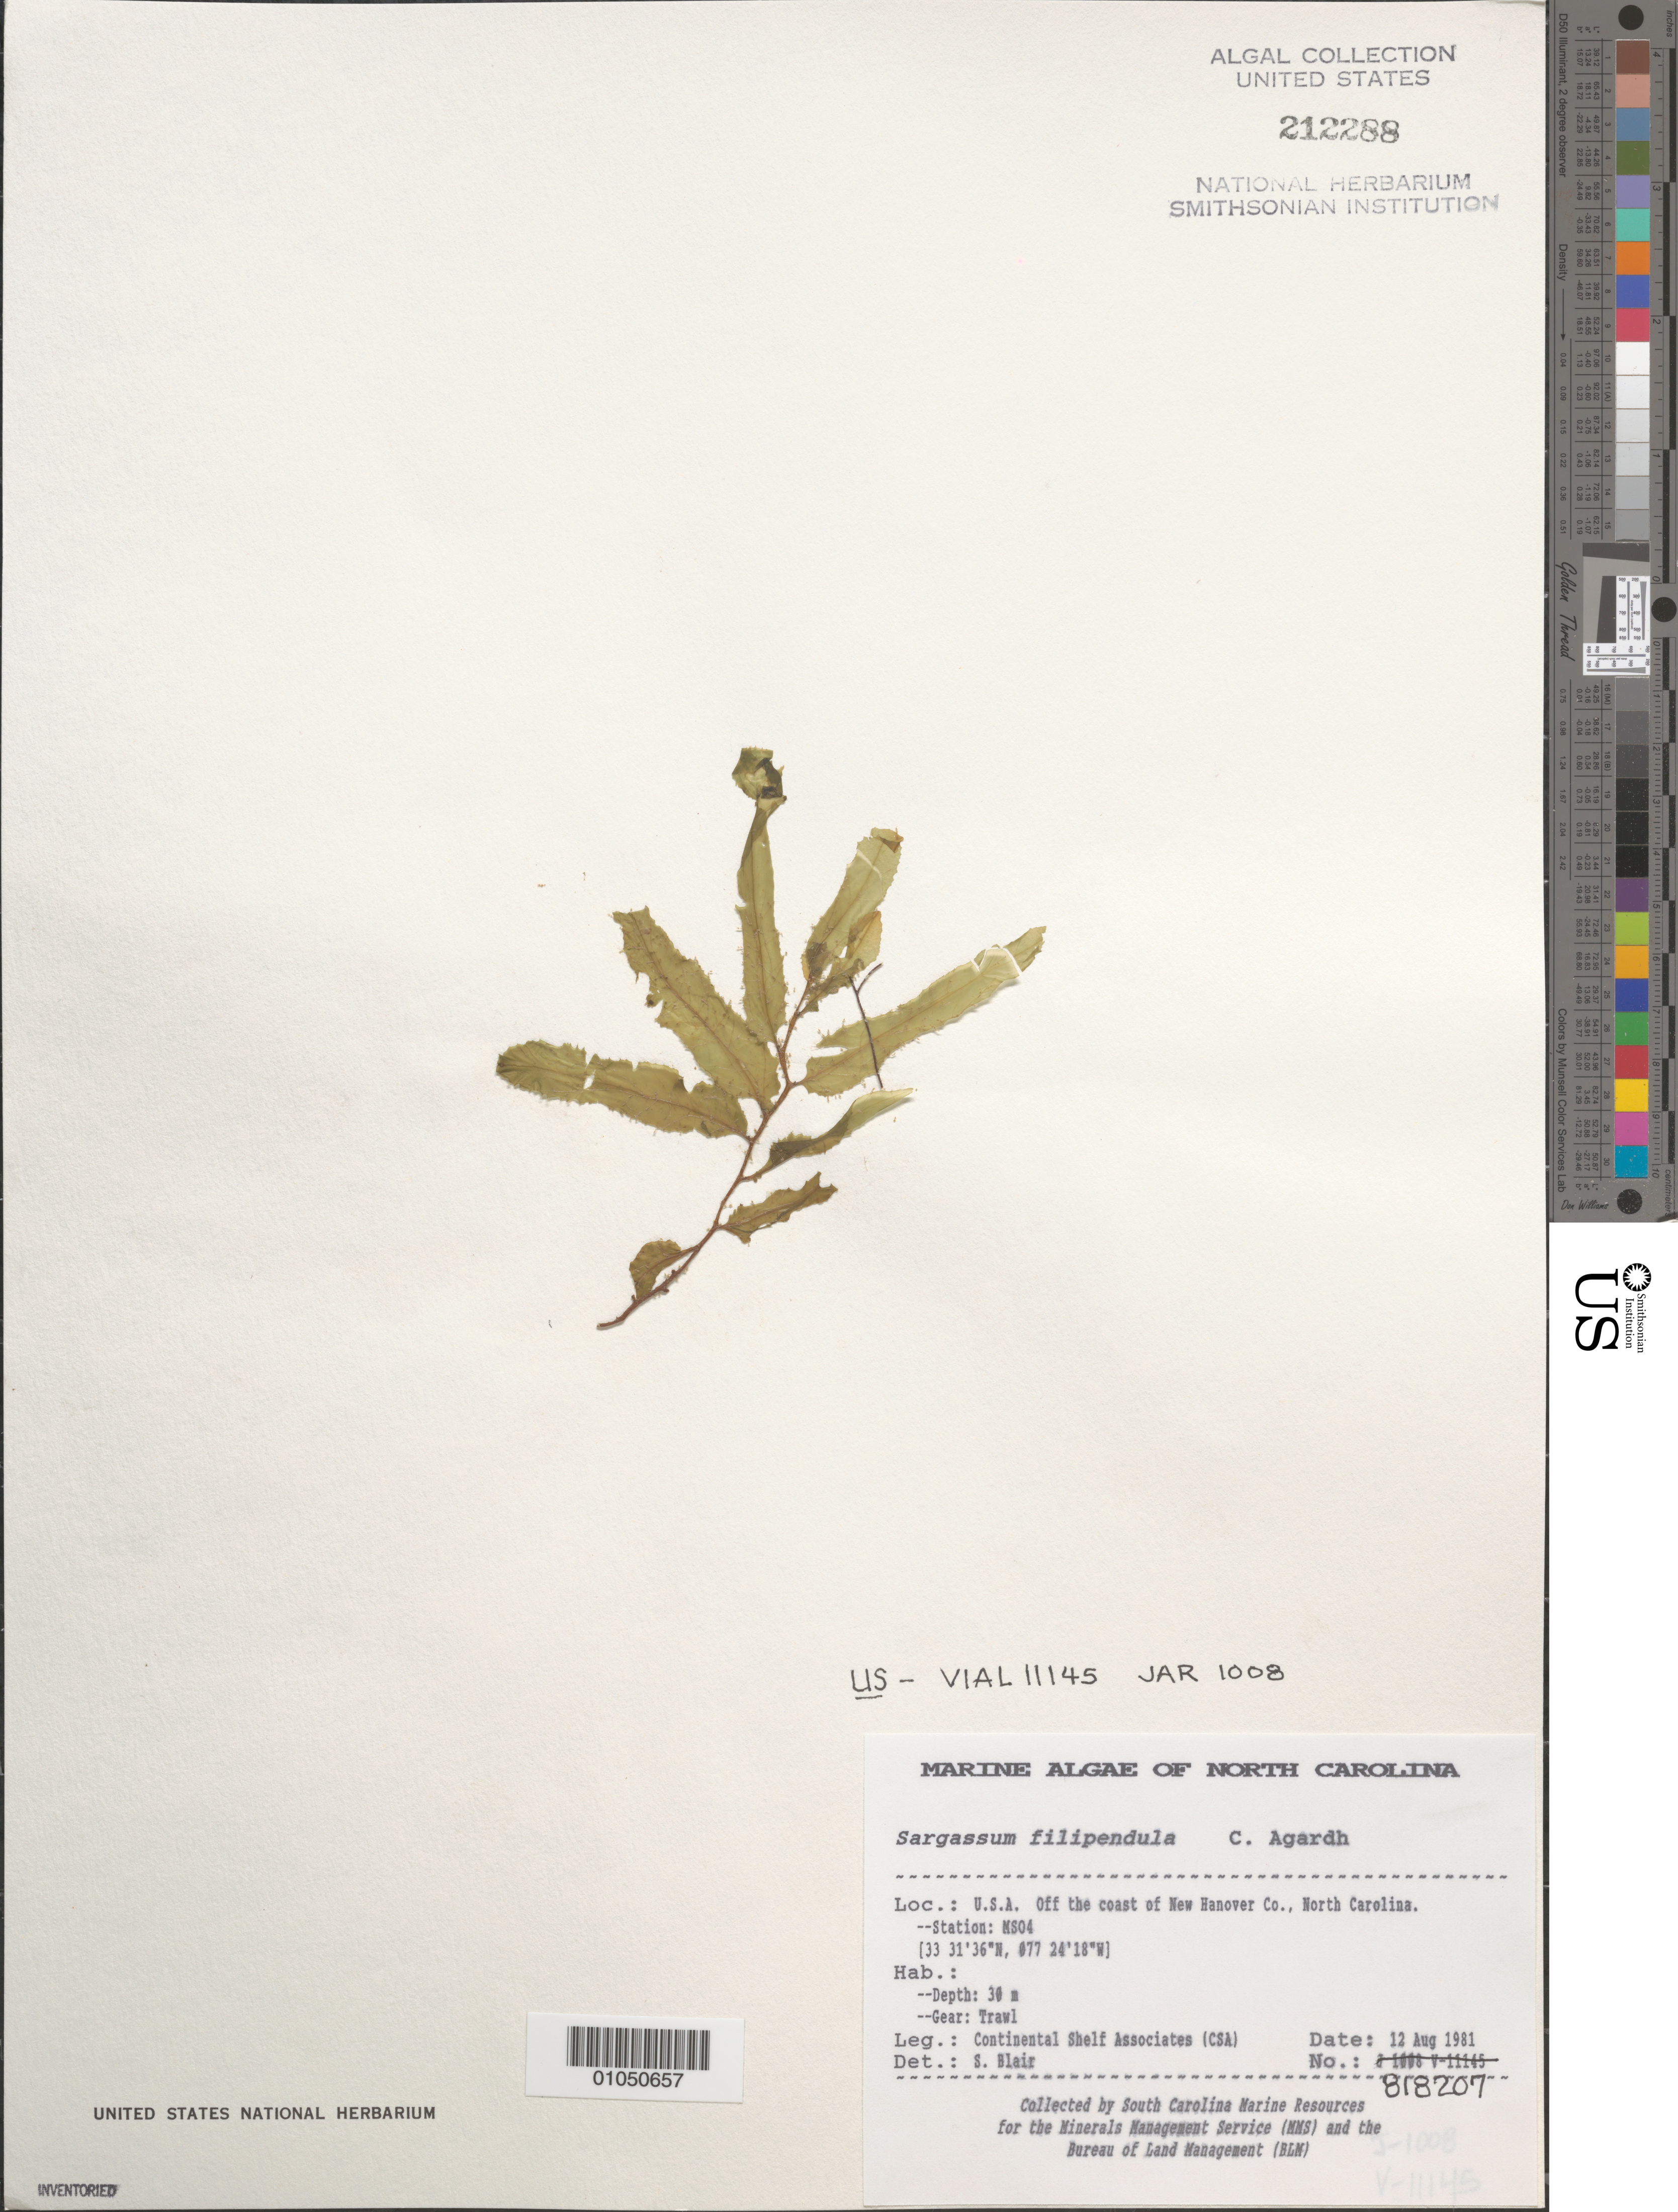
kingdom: Chromista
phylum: Ochrophyta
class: Phaeophyceae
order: Fucales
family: Sargassaceae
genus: Sargassum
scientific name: Sargassum filipendula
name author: C. Agardh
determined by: Blair, S. M.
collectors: Continental Shelf Associates for the MMS/BLM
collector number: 818207 Station MS04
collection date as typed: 12 Aug 1981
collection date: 1981-08-12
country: United States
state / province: North Carolina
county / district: New Hanover County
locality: Off coast of New Hanover County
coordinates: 33 31'36"N, 077 24'18"W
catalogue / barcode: US 212288